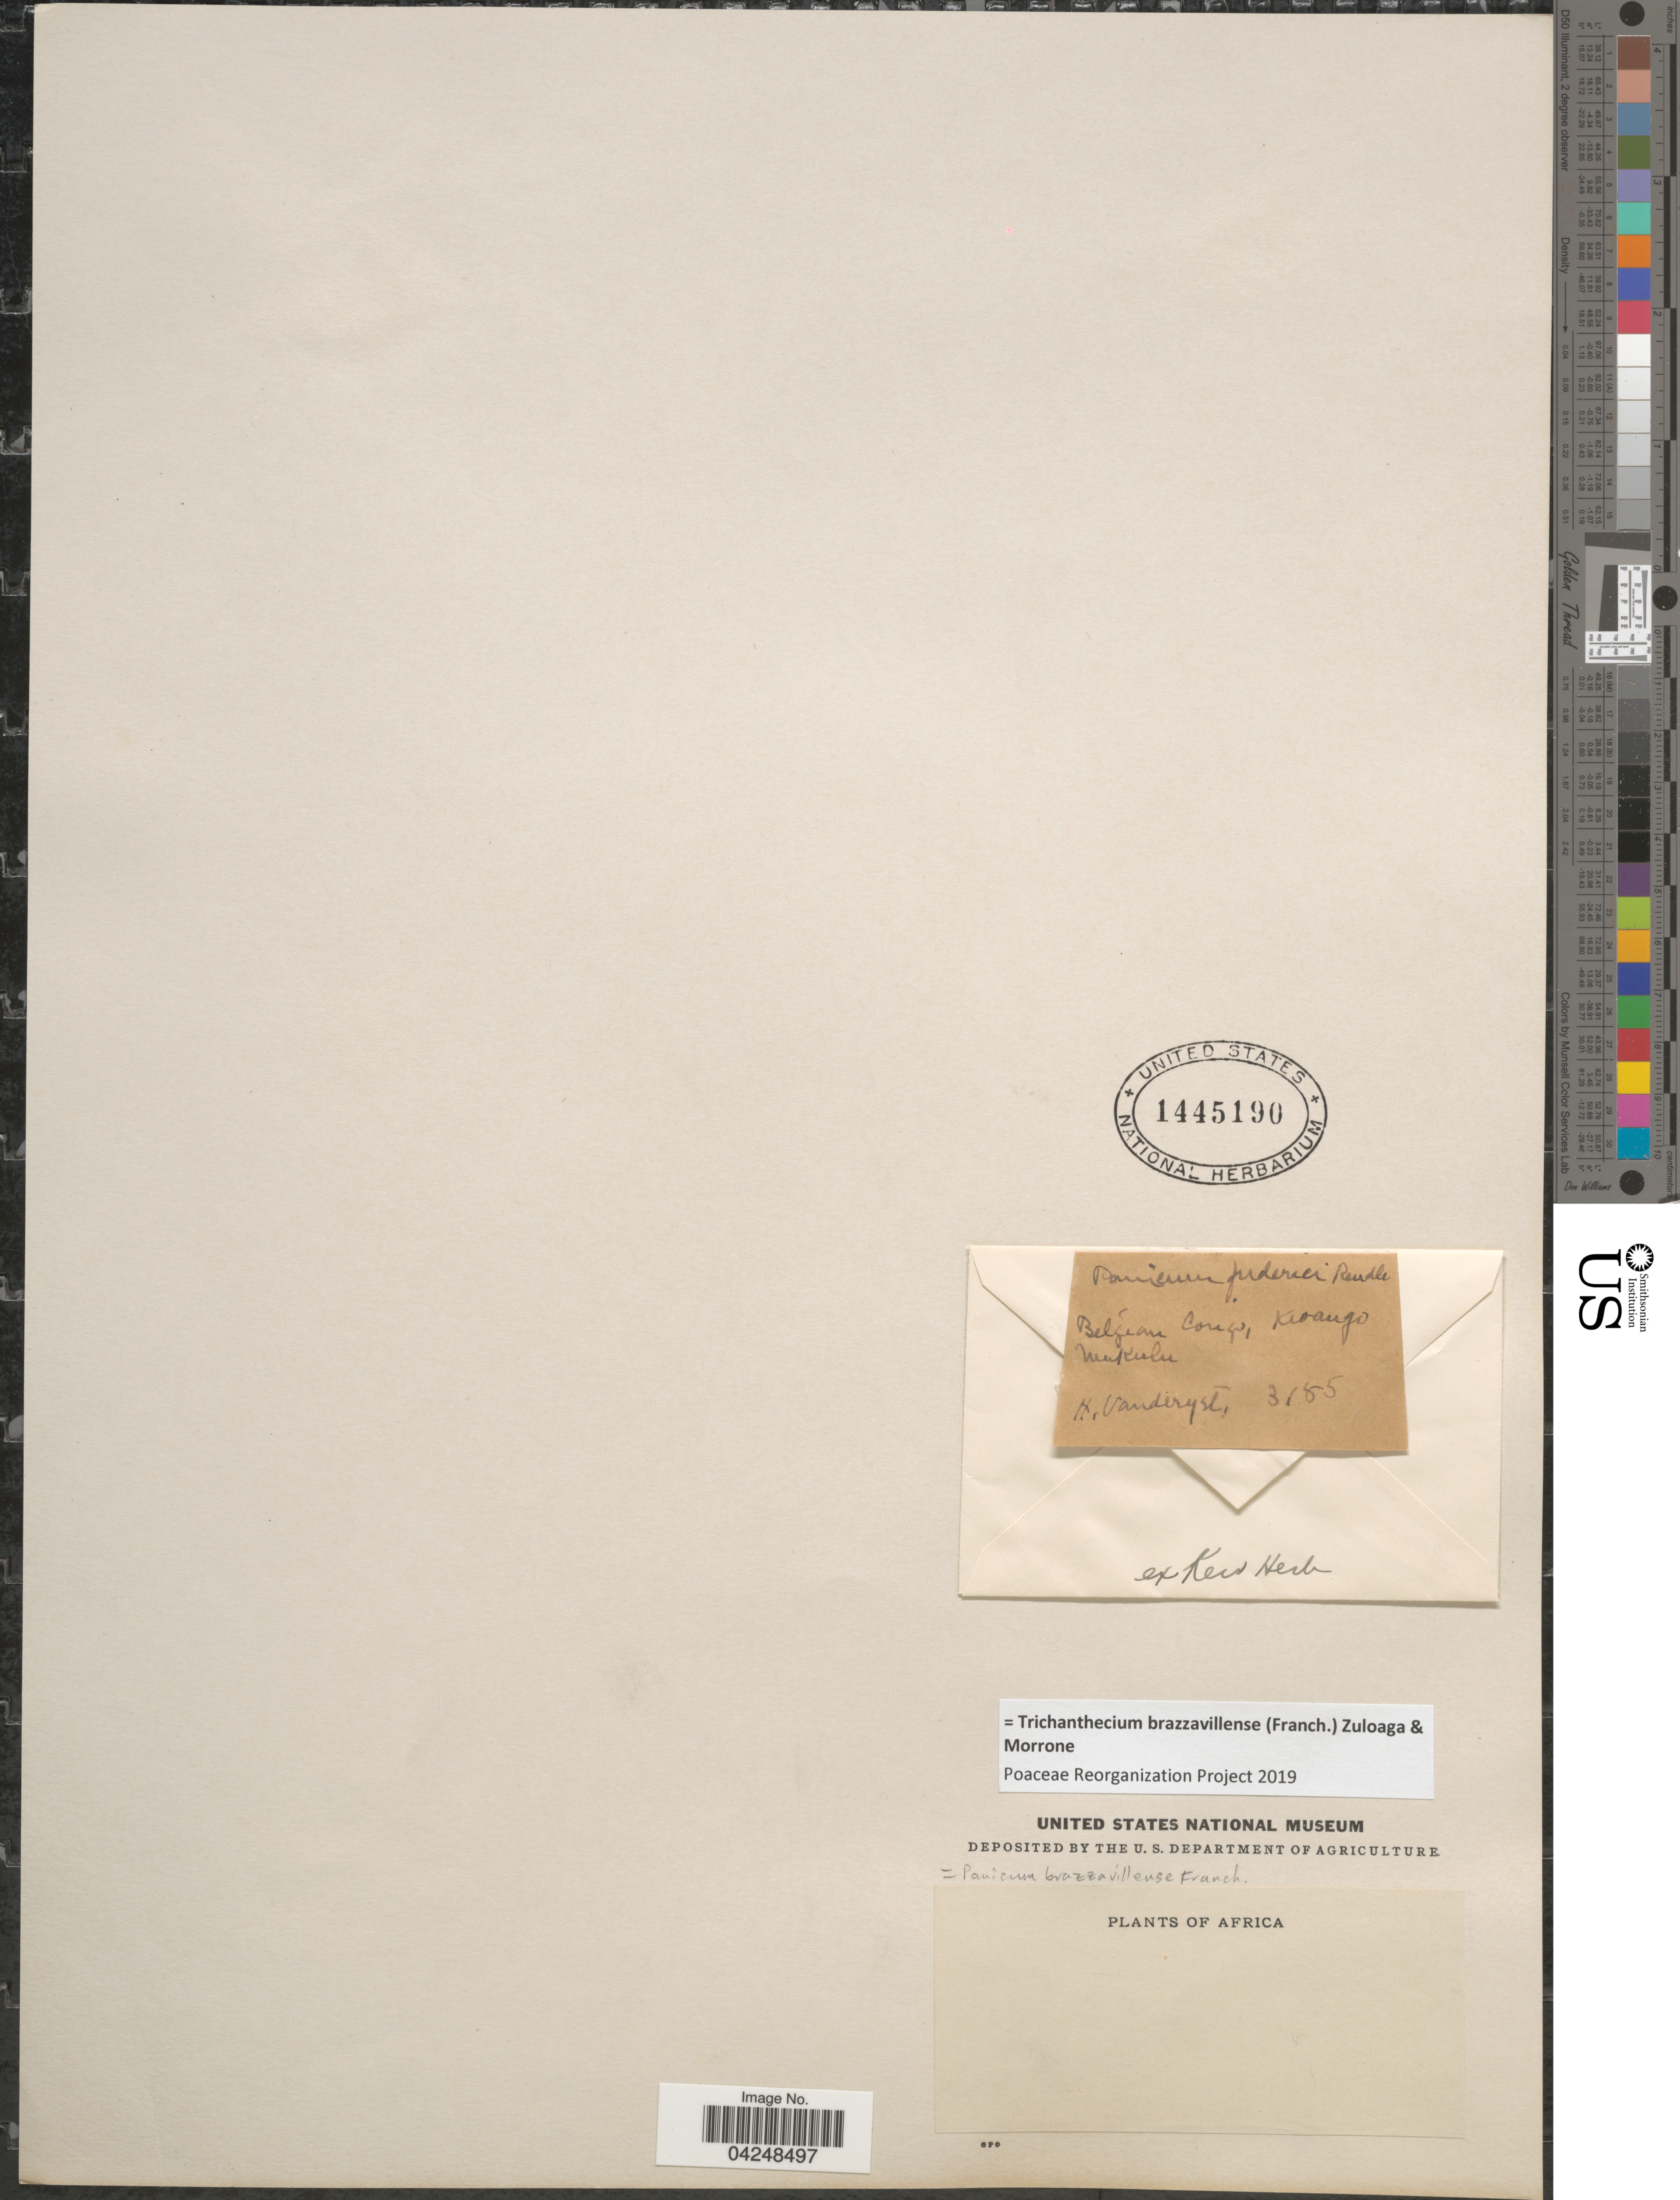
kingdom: Plantae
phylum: Tracheophyta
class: Liliopsida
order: Poales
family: Poaceae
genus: Trichanthecium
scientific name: Trichanthecium brazzavillense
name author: (Franch.) Zuloaga & Morrone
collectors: H. J. R. Vanderyst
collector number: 3185*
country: Congo, Democratic Republic of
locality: Belgian Congo, Kisango, Mukulu.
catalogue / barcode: US 1445190